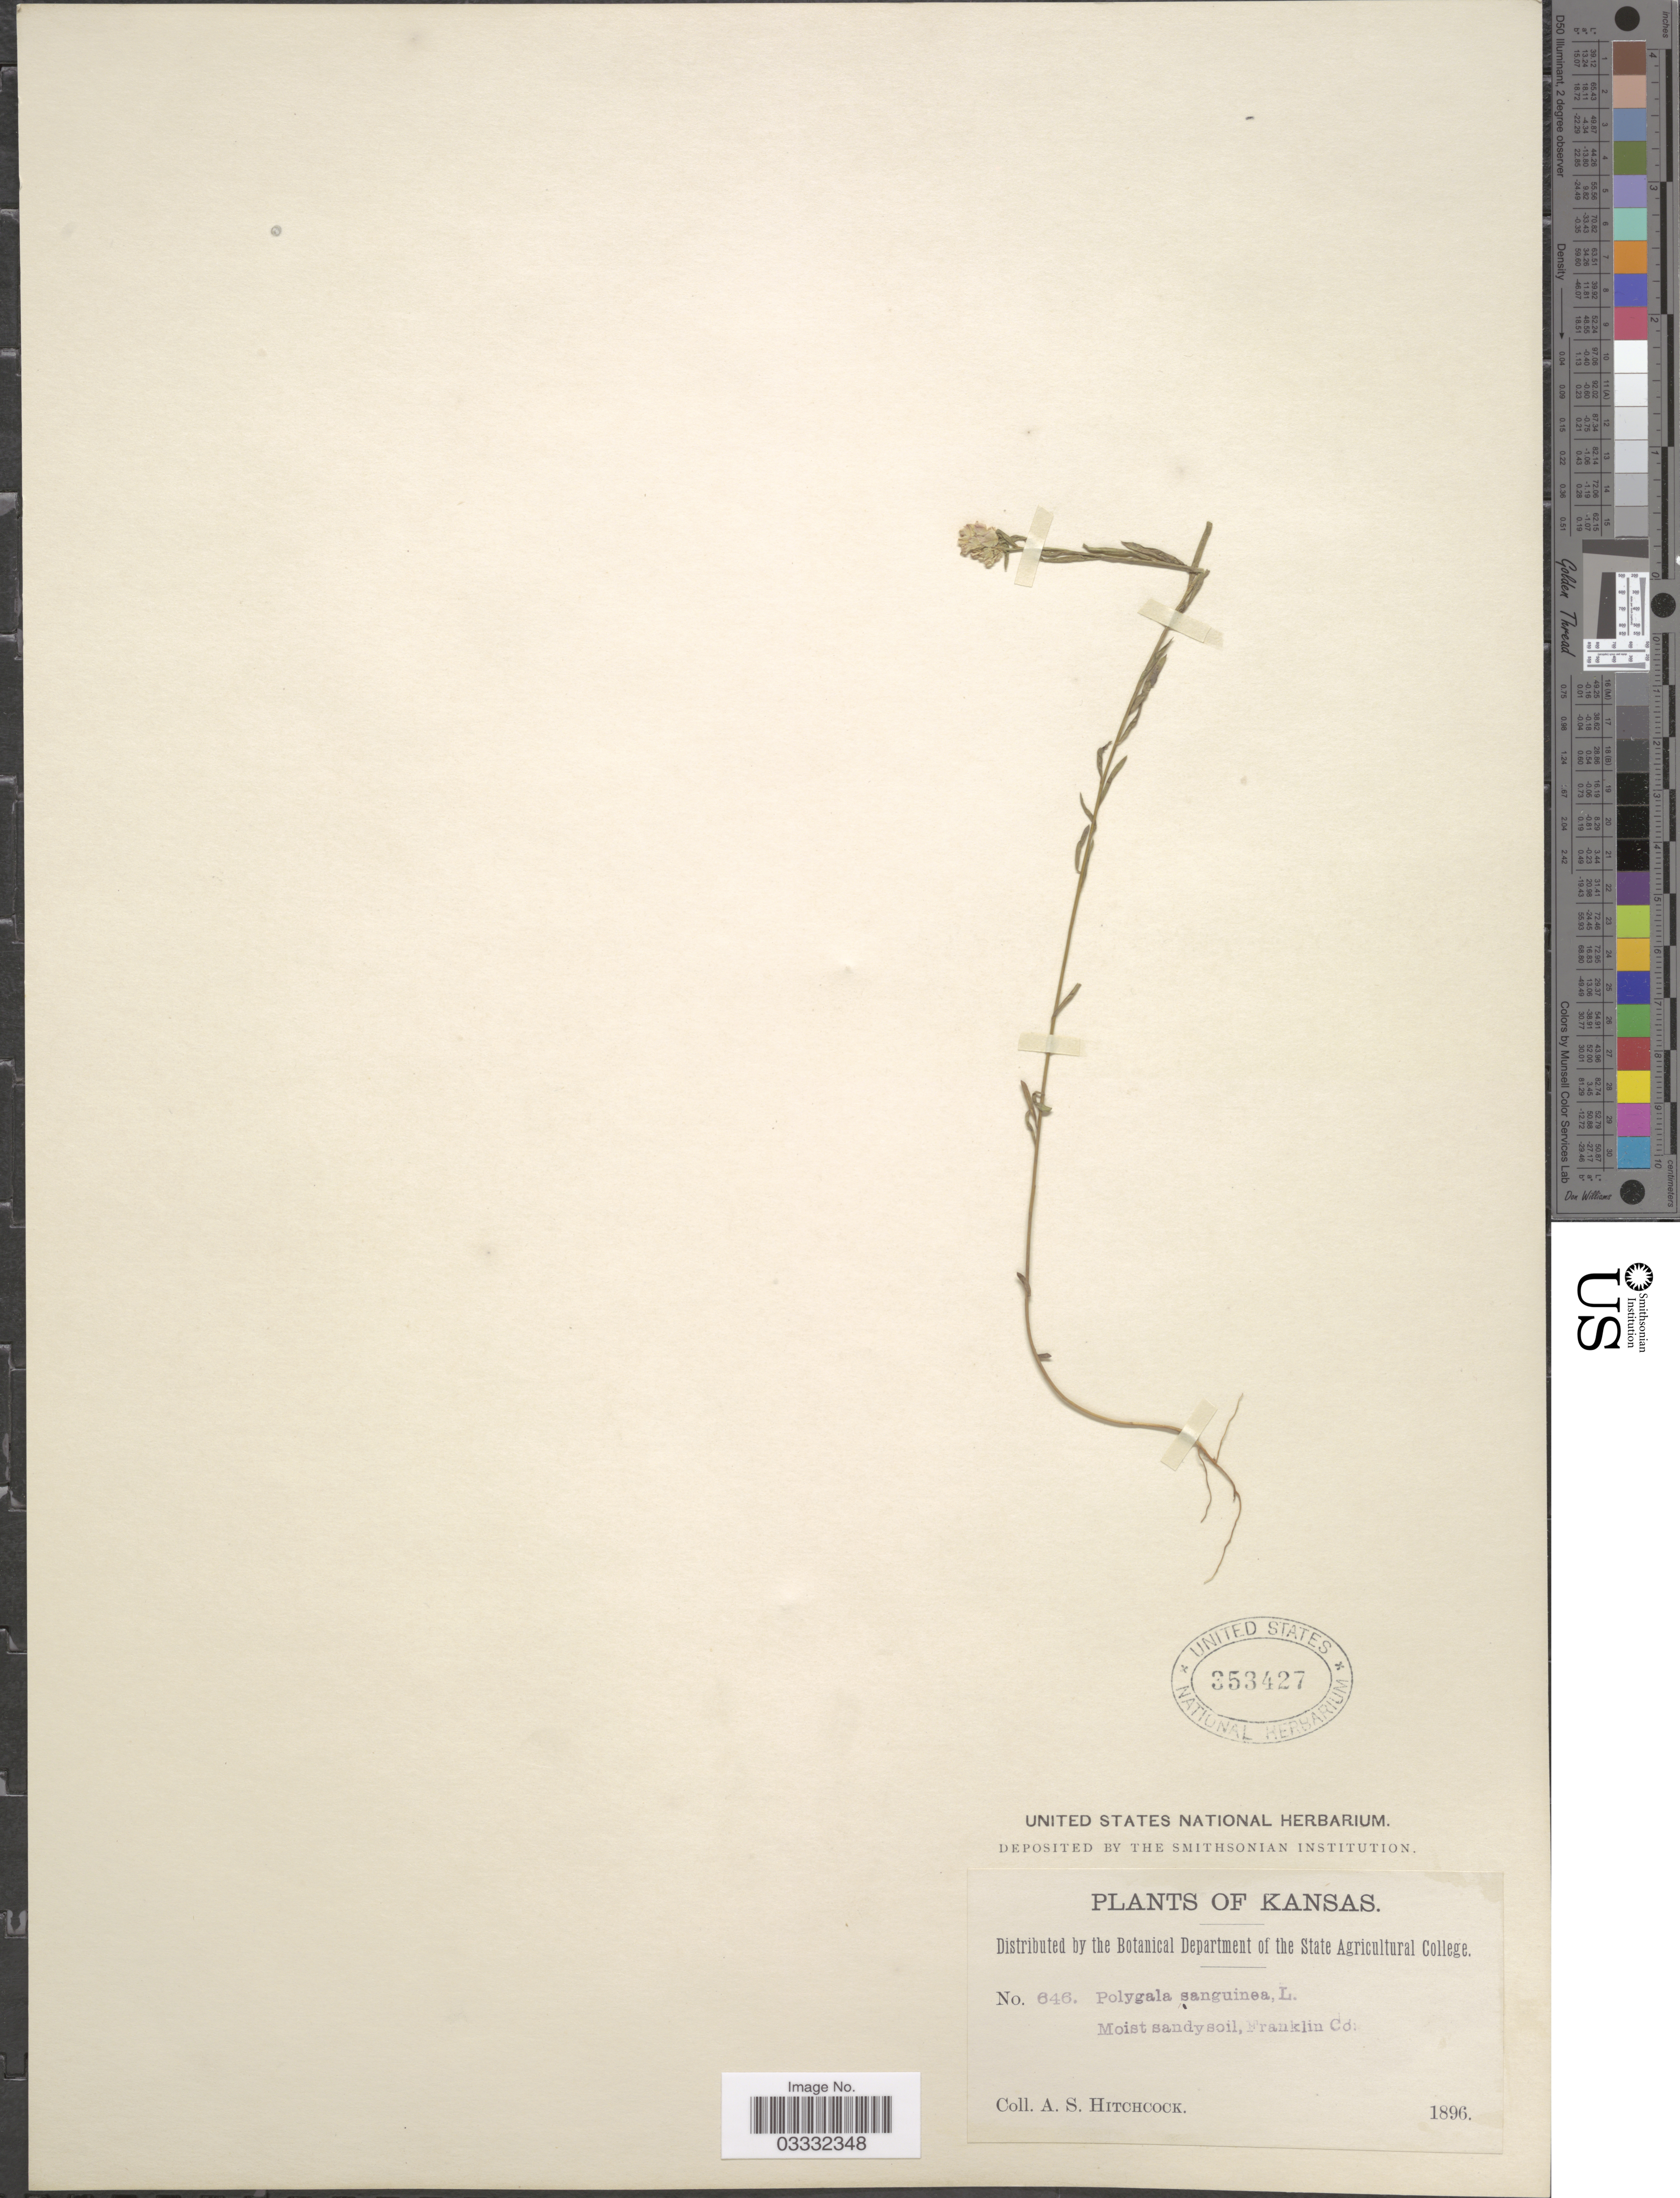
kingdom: Plantae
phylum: Tracheophyta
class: Magnoliopsida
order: Fabales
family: Polygalaceae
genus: Polygala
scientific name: Polygala sanguinea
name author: L.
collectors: A. S. Hitchcock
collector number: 646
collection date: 1896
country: United States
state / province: Kansas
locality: Franklin Co.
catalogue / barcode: US 353427